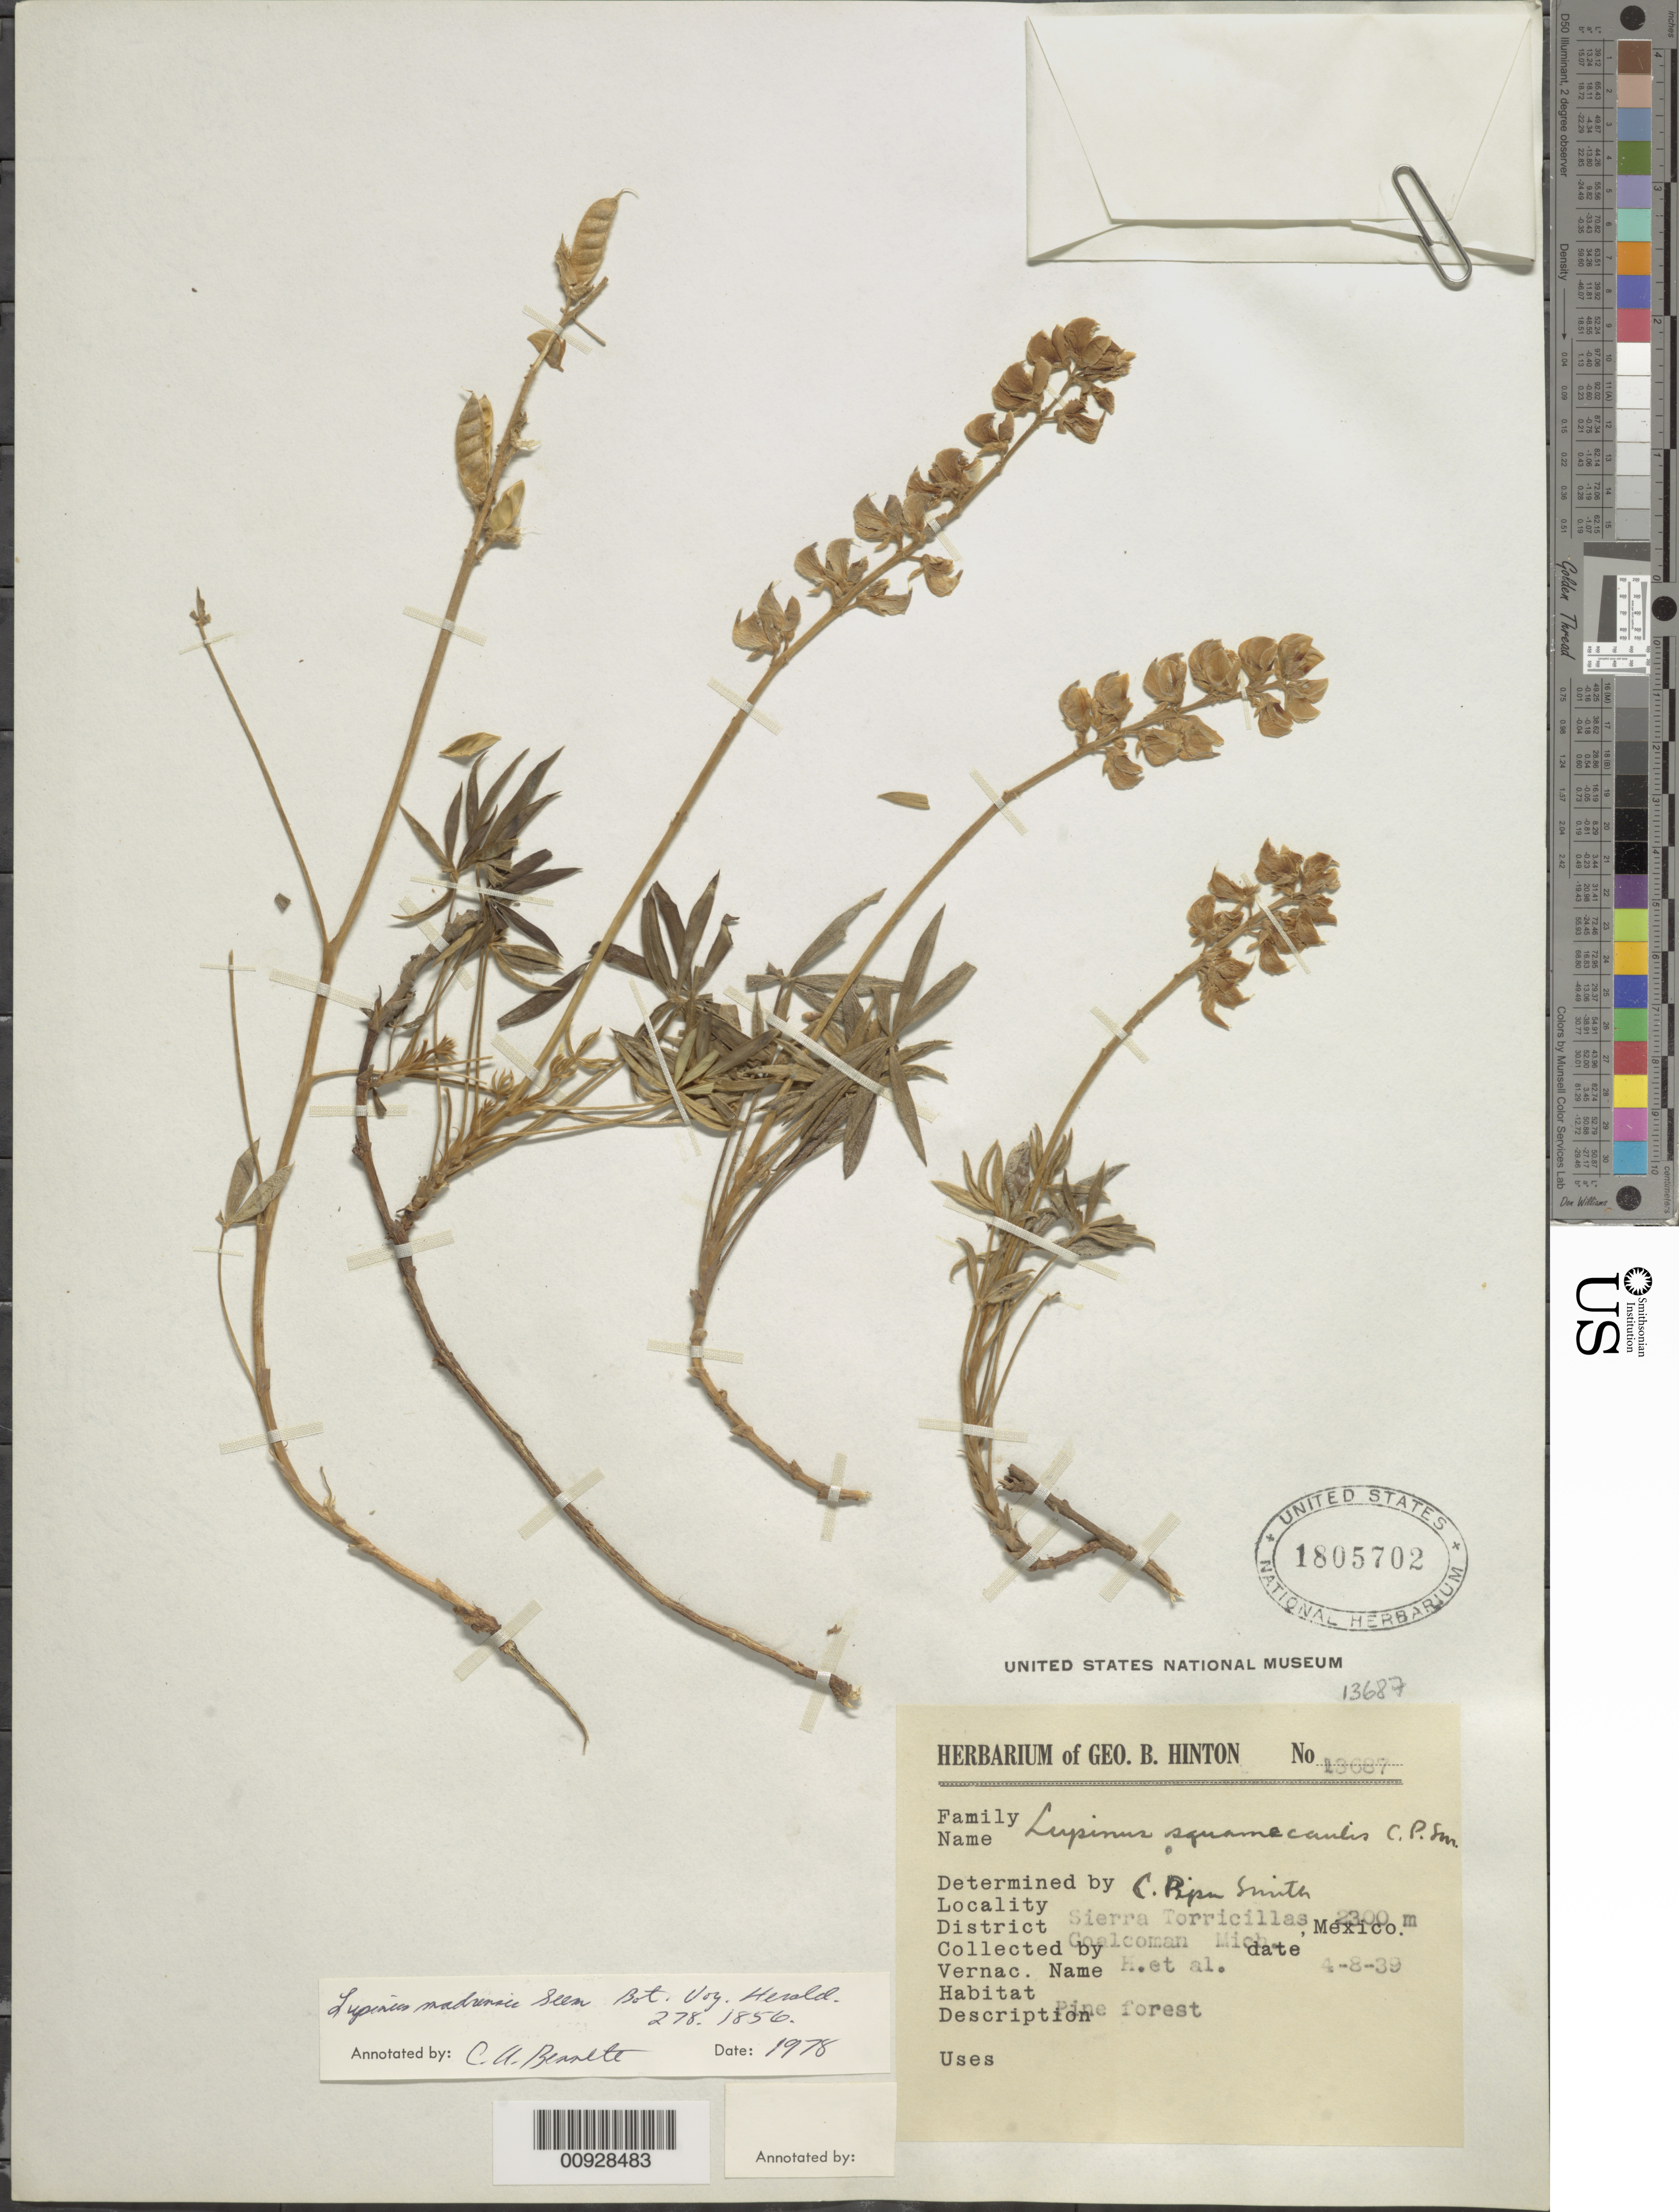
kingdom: Plantae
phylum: Tracheophyta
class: Magnoliopsida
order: Fabales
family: Fabaceae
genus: Lupinus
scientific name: Lupinus madrensis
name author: Seem.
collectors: G. B. Hinton & et al.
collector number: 13687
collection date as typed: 08 Apr 1939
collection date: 1939-04-08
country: Mexico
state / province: Michoacán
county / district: Coalcomán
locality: Sierra Torricillas, District Coalcomán, Michoacán.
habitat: Pine forest.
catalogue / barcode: US 1805702